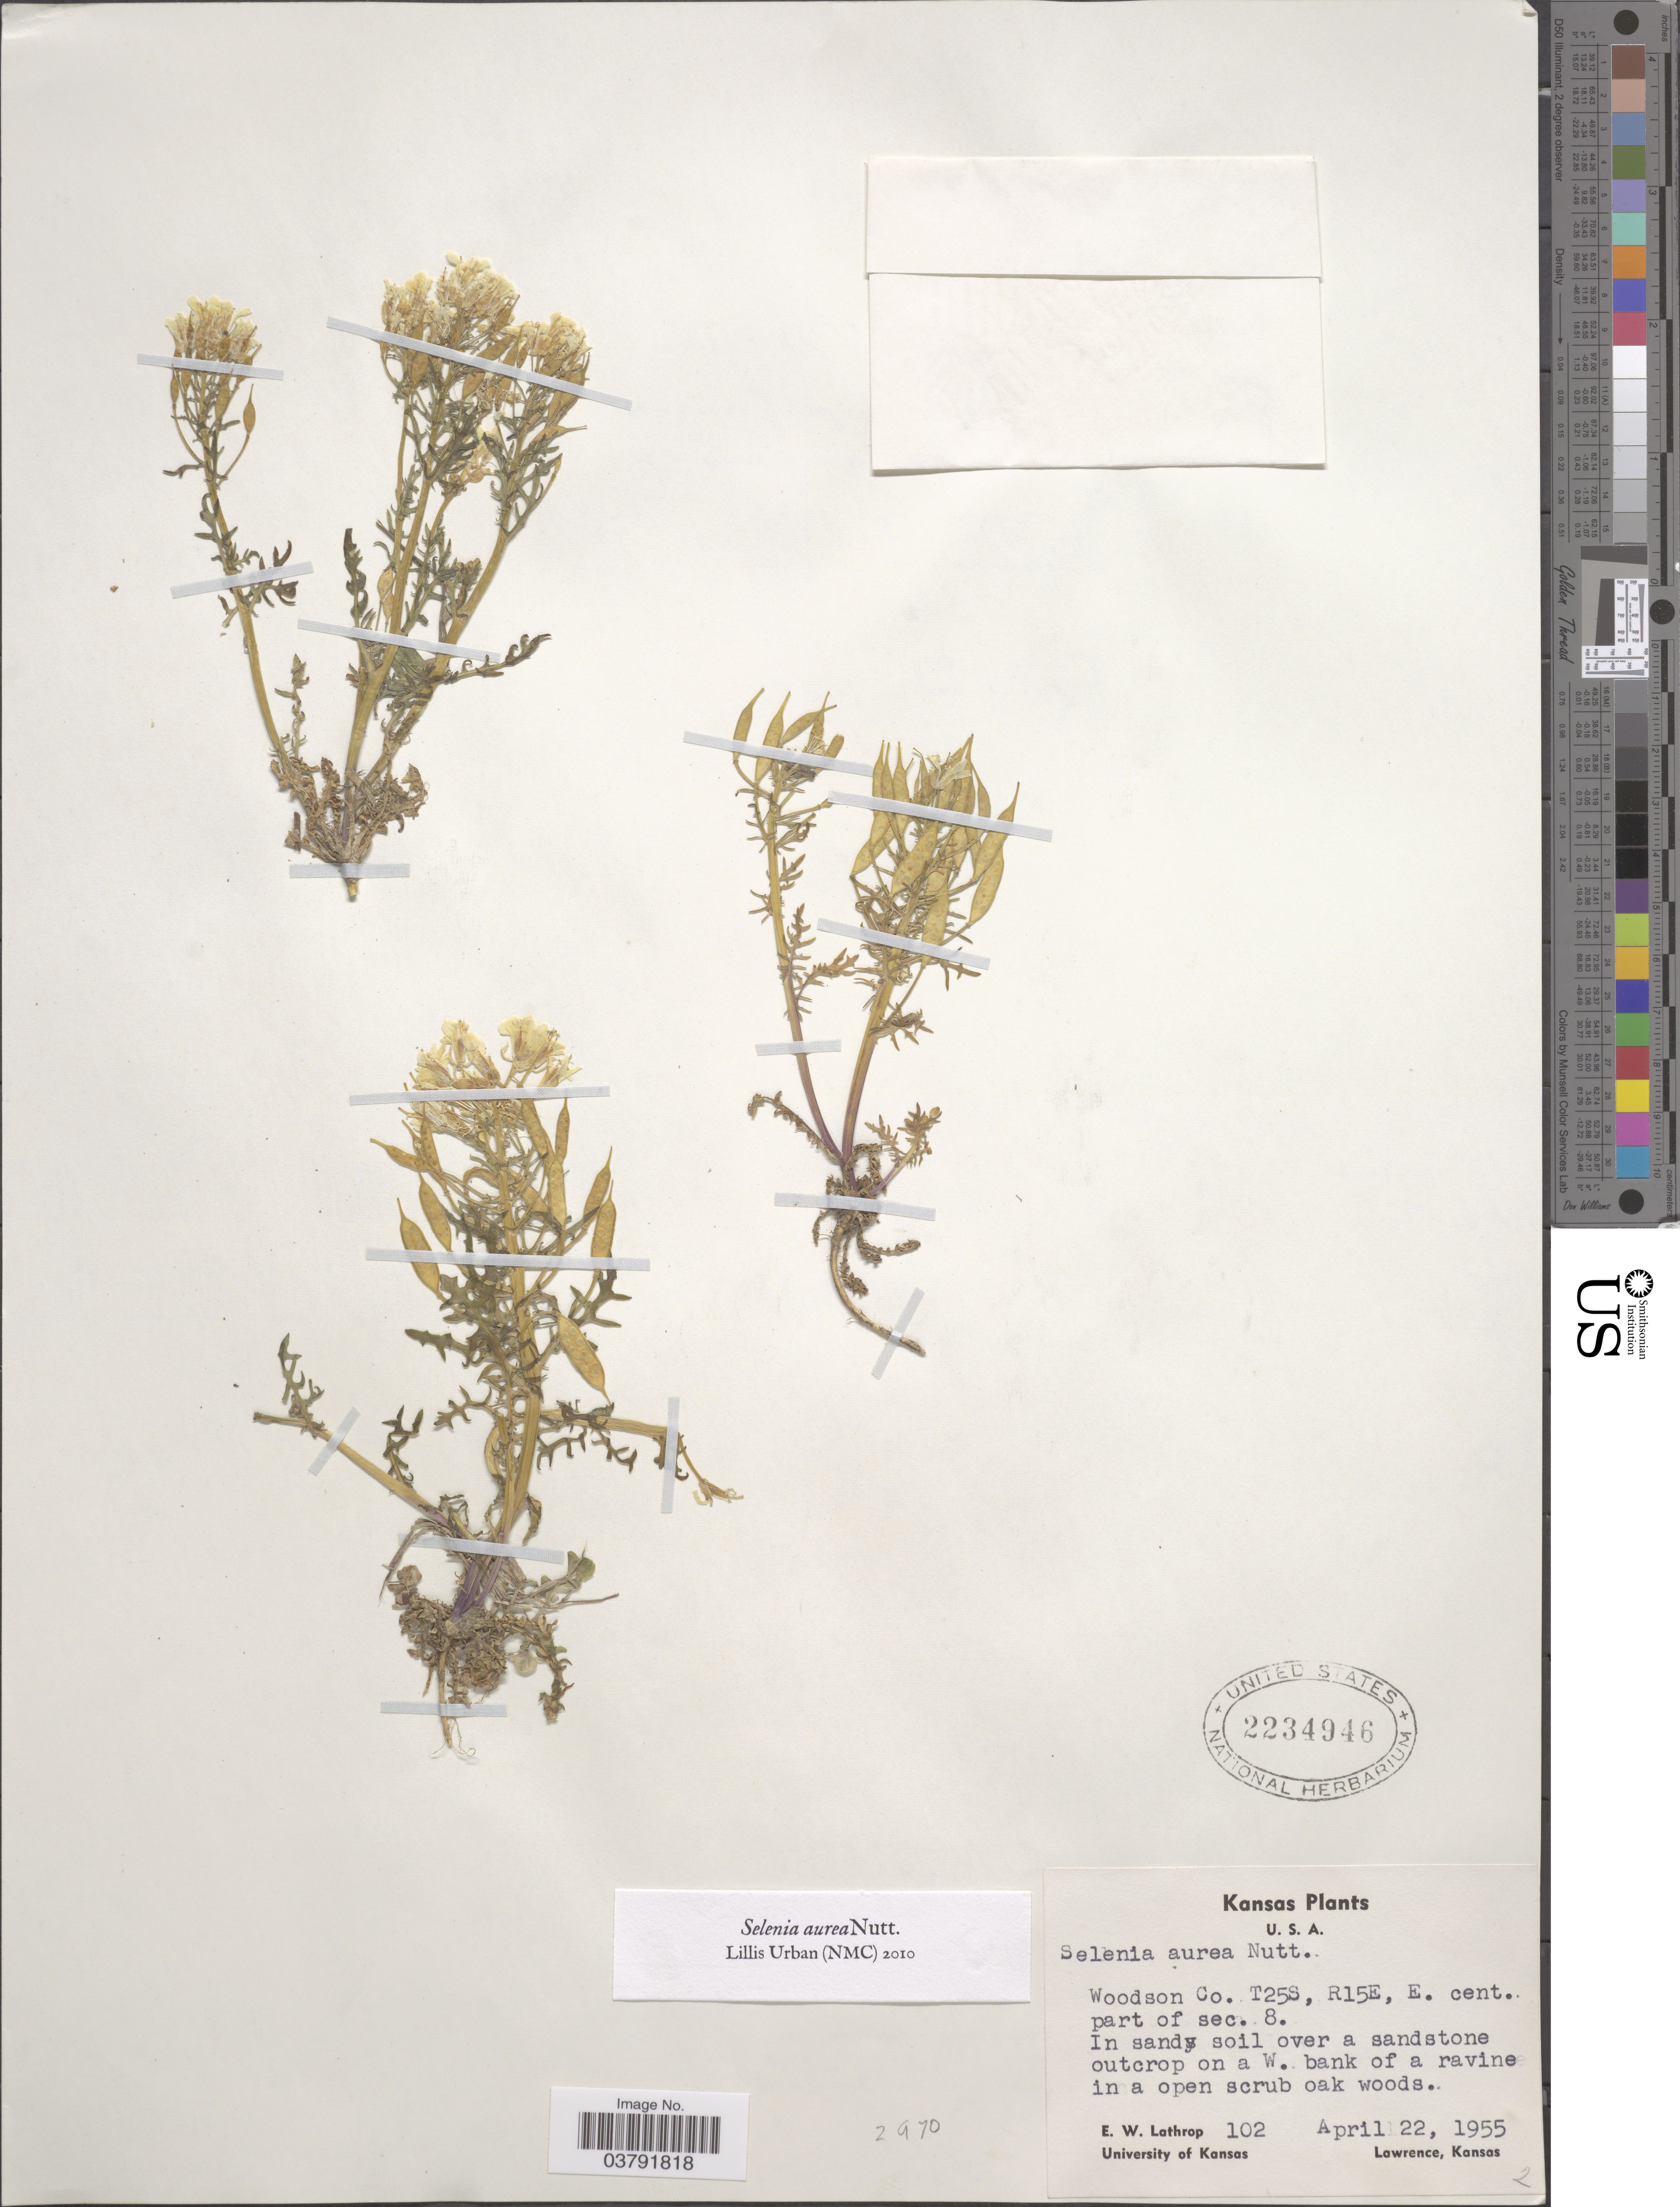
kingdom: Plantae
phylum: Tracheophyta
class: Magnoliopsida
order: Brassicales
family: Brassicaceae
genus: Selenia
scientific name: Selenia aurea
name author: Nutt.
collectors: E. W. Lathrop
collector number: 102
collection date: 1955-04-22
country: United States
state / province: Kansas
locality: Woodson Co. T25S, R15E, E. cent. part of sec. 8.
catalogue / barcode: US 2234946